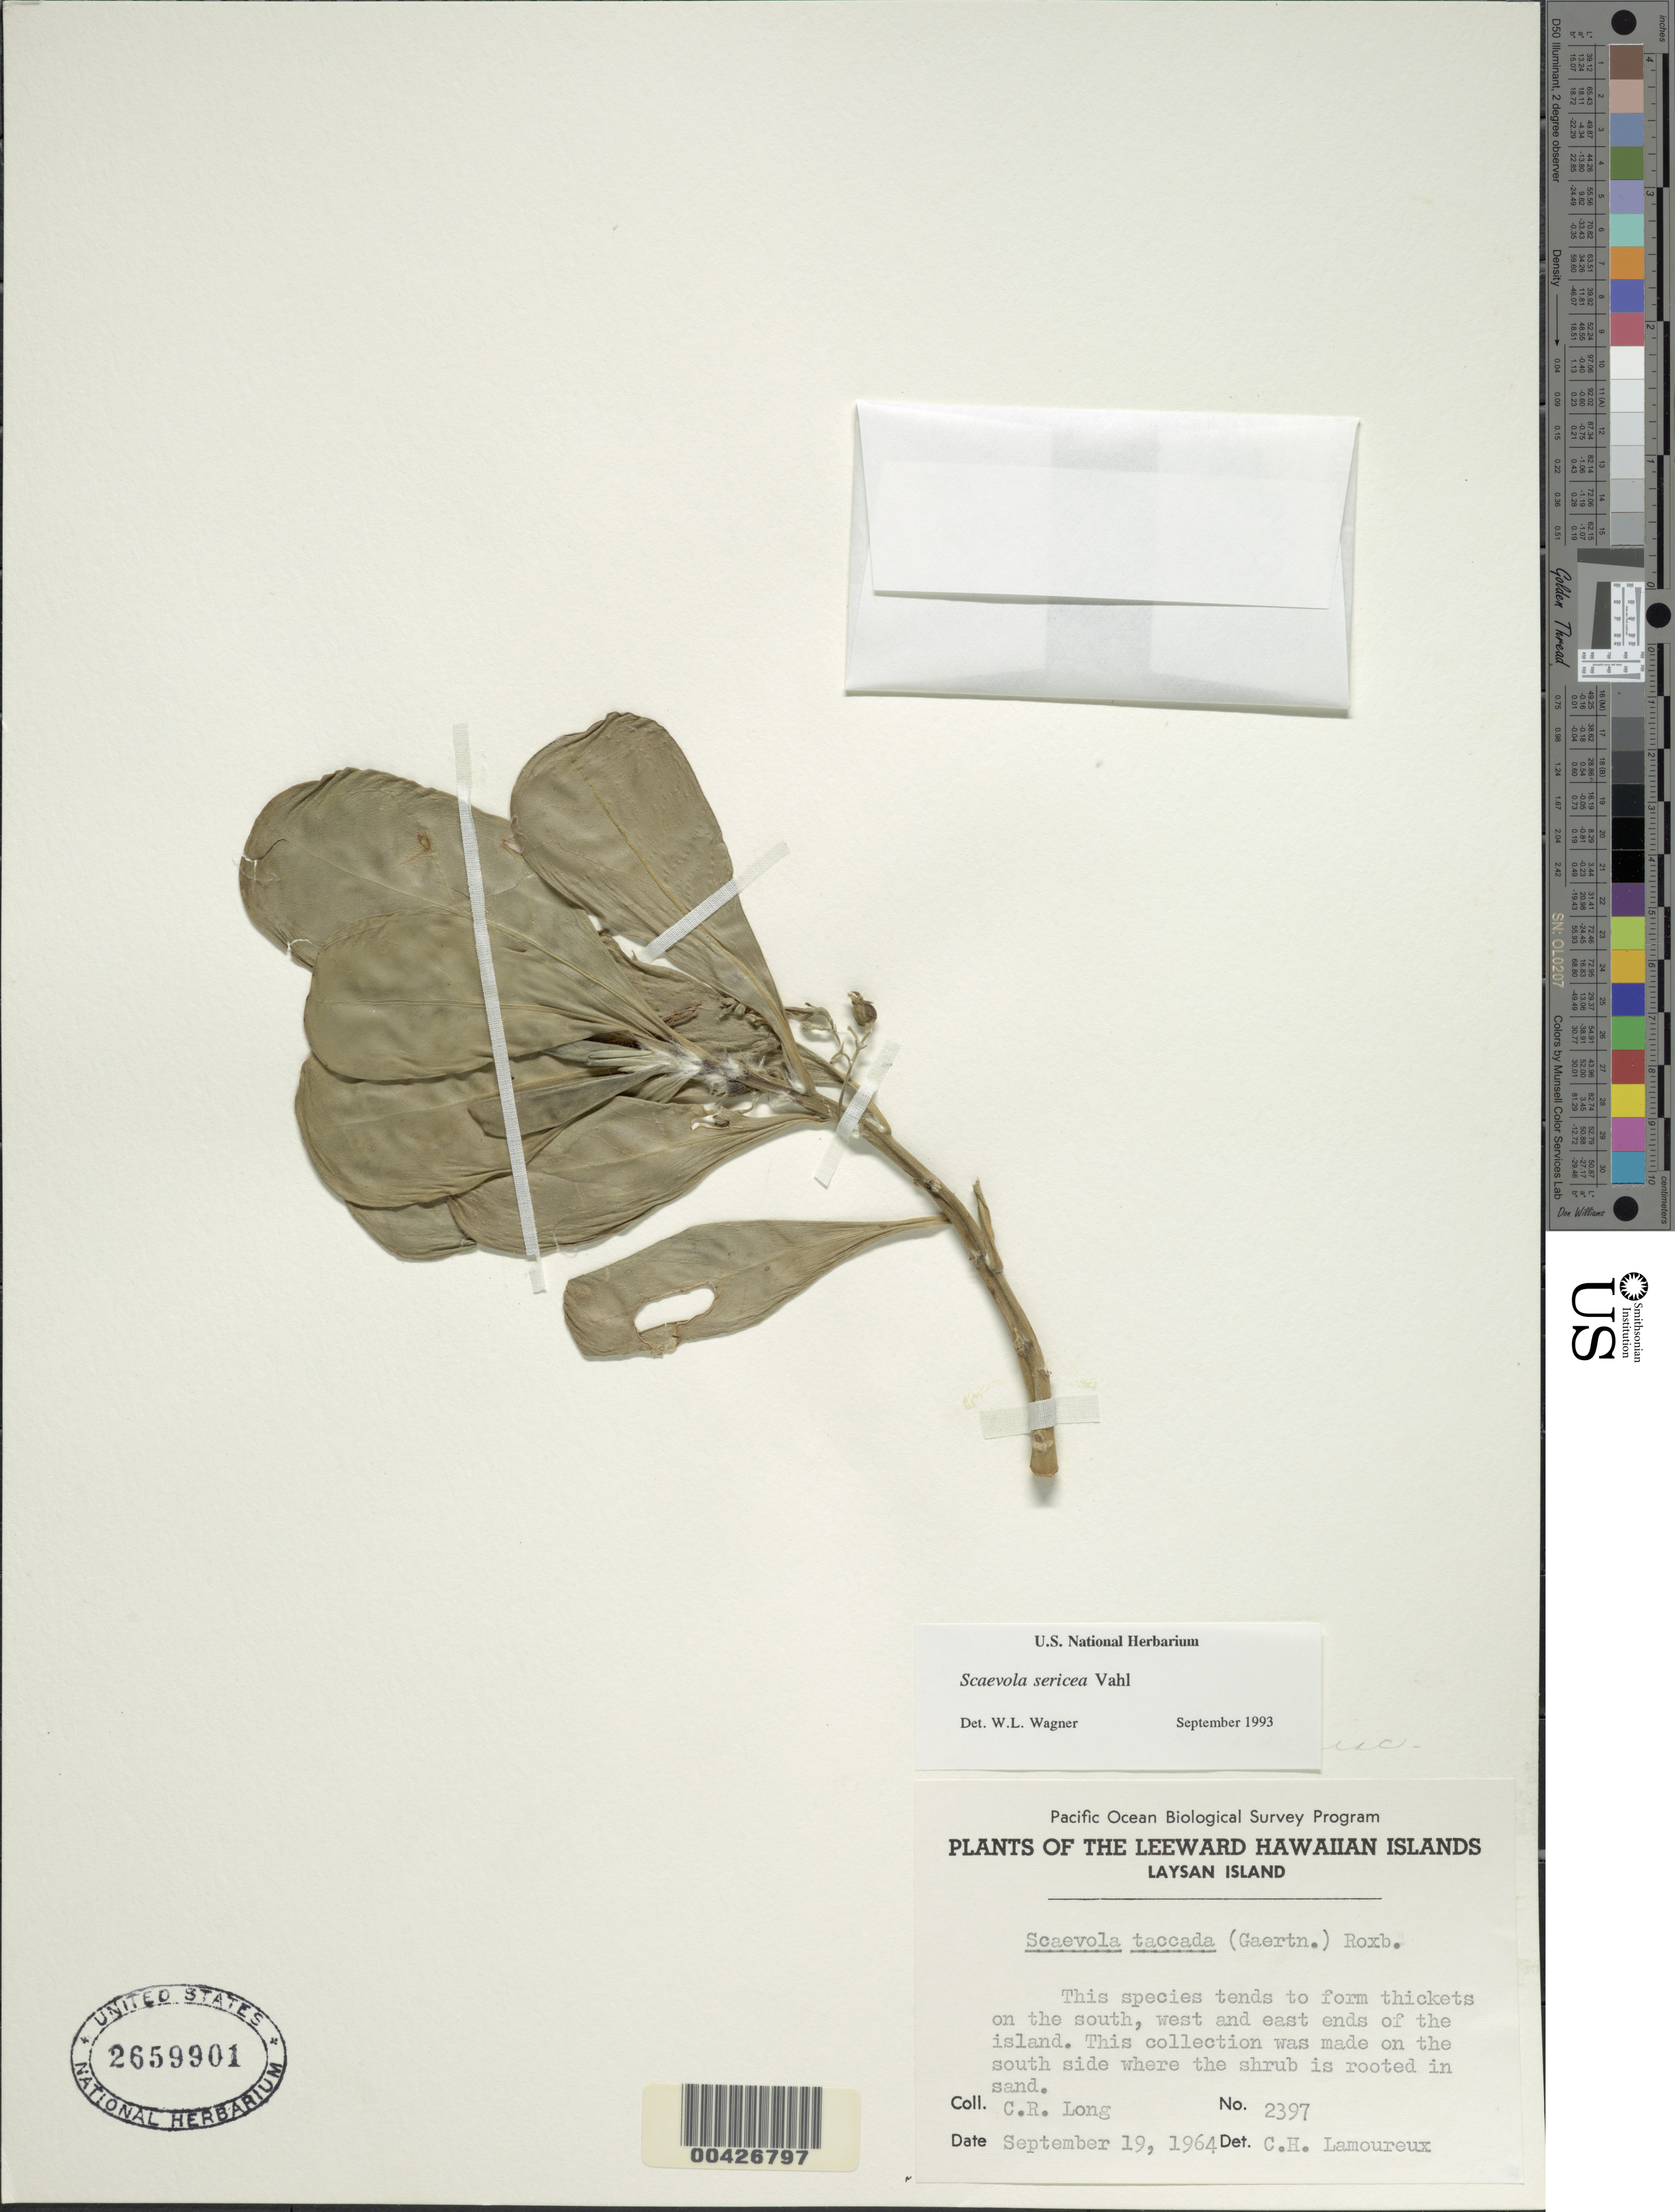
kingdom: Plantae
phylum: Tracheophyta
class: Magnoliopsida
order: Asterales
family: Goodeniaceae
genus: Scaevola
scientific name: Scaevola taccada var. taccada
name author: (Gaertn.) Roxb.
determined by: Wagner, W. L., (BOT), Smithsonian Institution - National Museum of Natural History (UNITED STATES)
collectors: C. Long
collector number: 2397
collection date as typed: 19 Sep 1964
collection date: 1964-09-19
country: United States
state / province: Hawaii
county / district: Honolulu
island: Laysan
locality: South side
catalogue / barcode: US 2659901